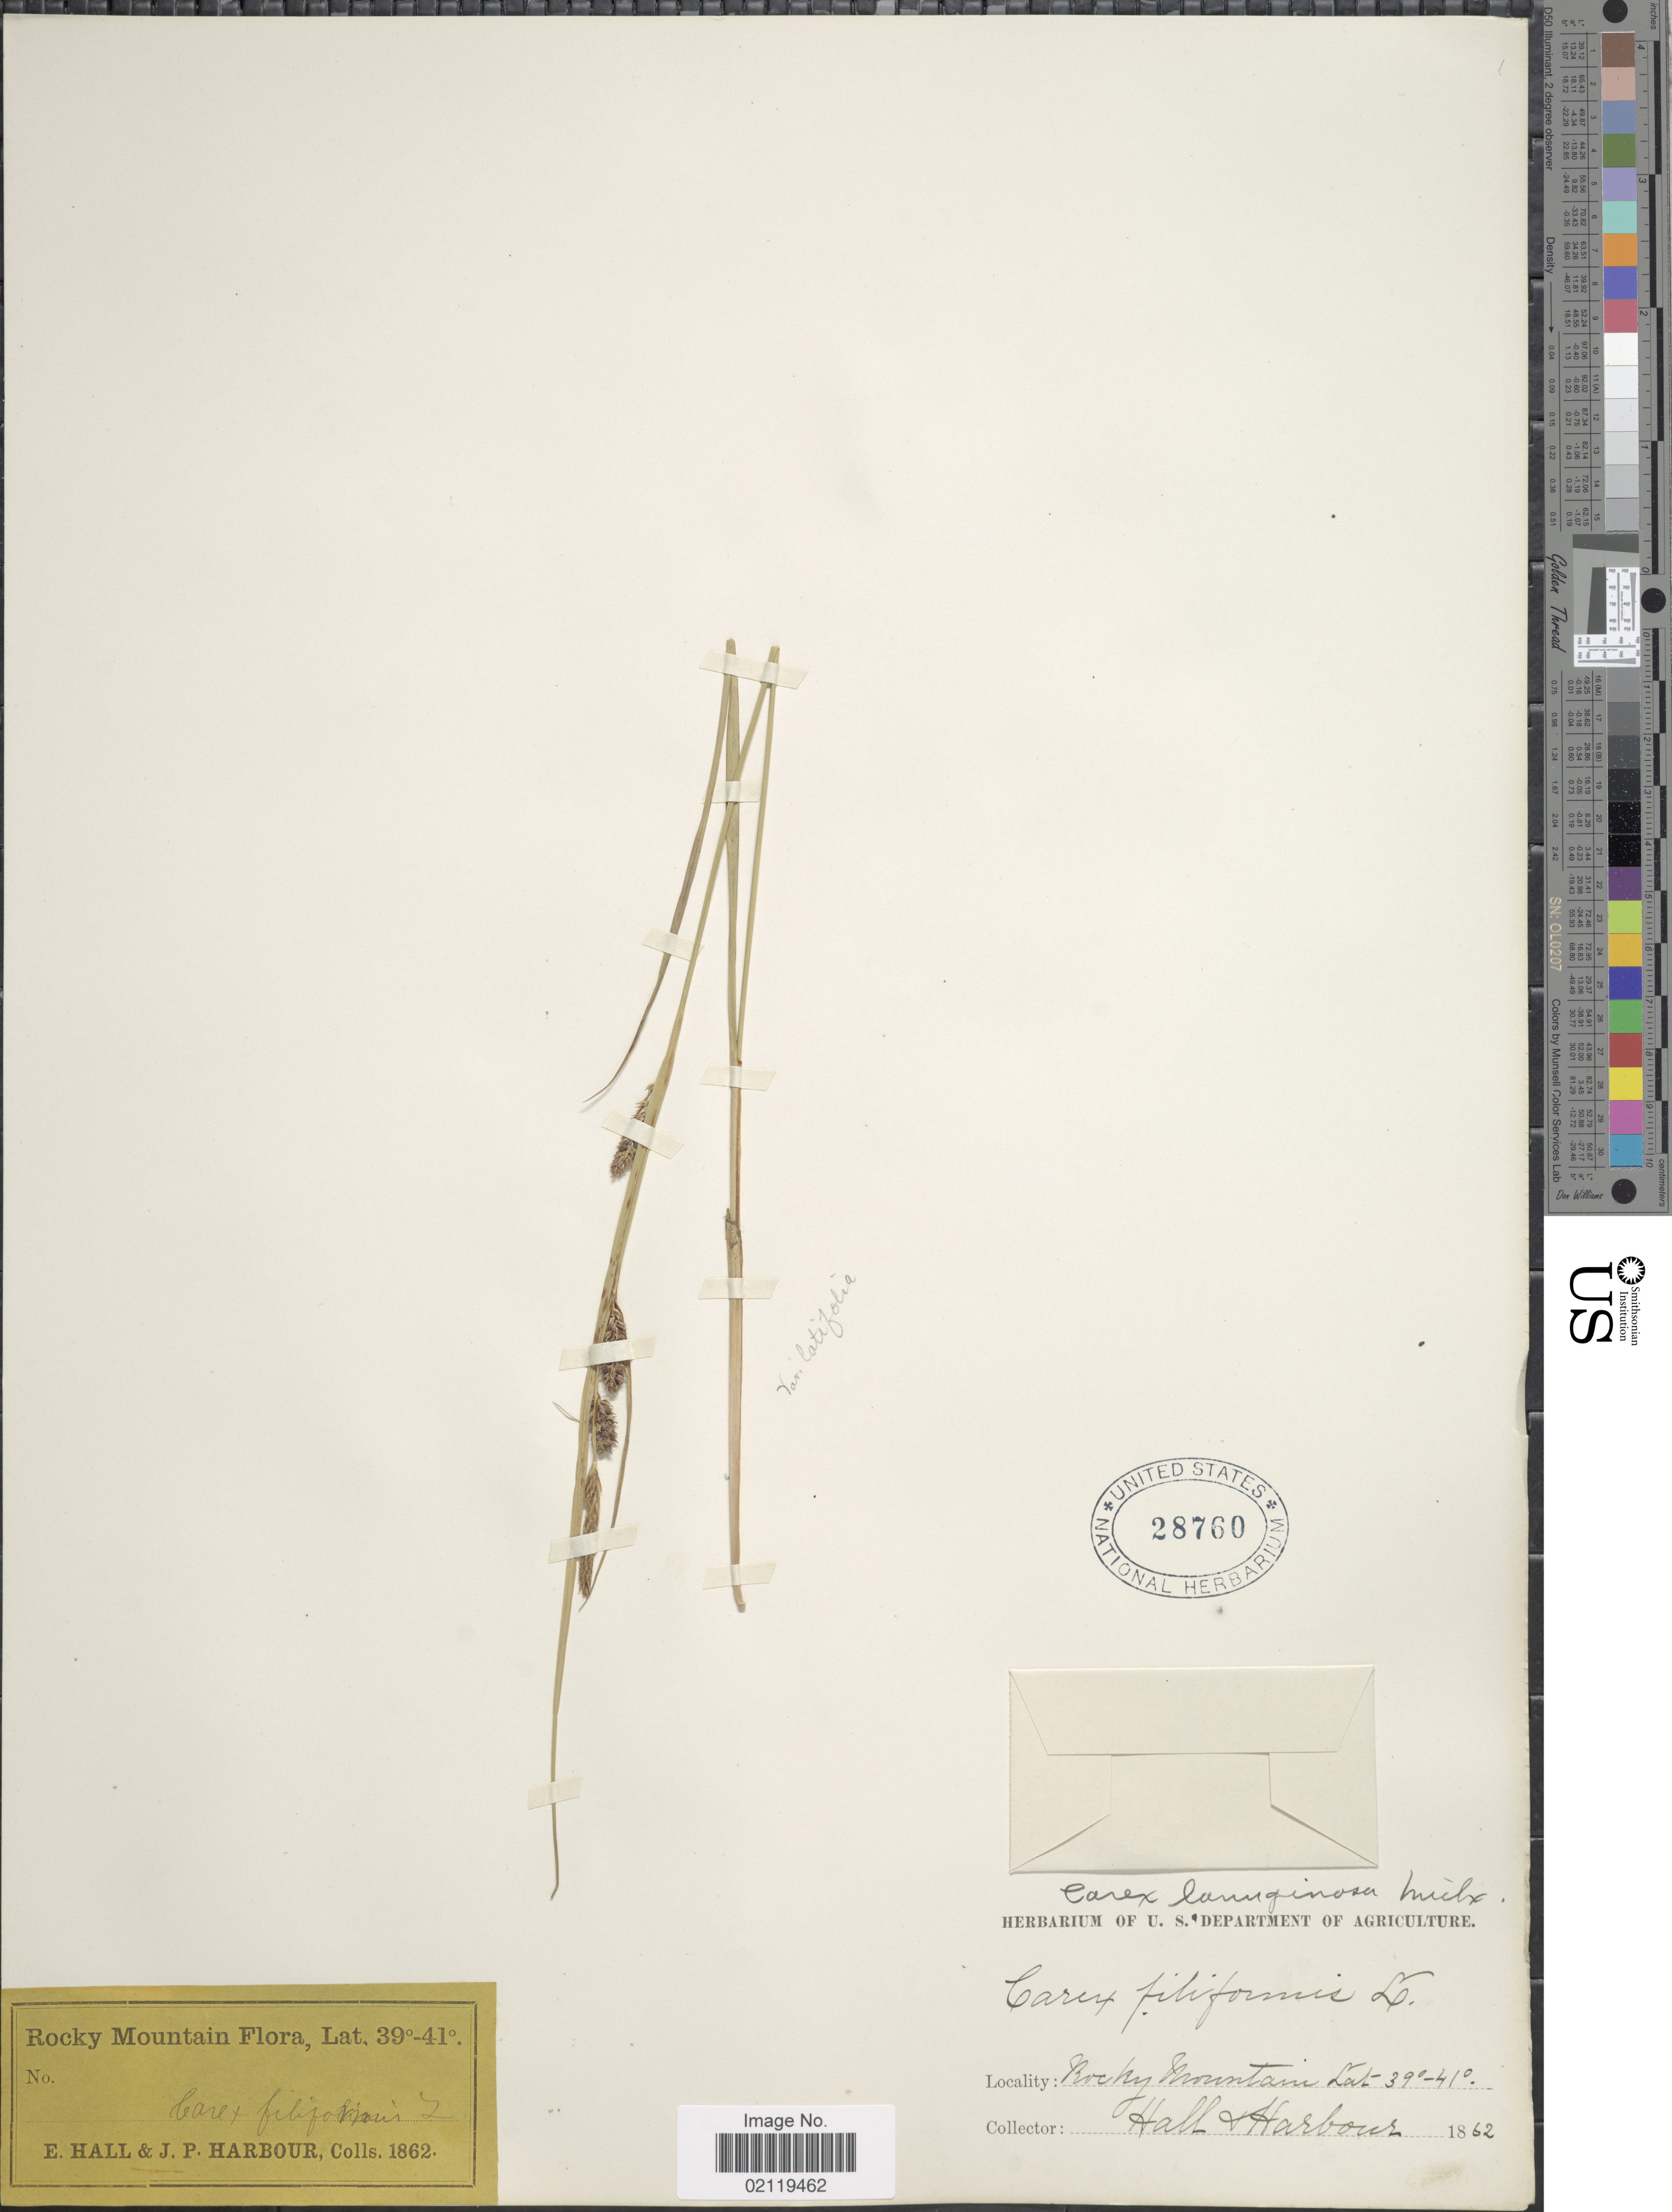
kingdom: Plantae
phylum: Tracheophyta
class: Liliopsida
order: Poales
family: Cyperaceae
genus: Carex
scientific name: Carex pellita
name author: Muhl. ex Willd.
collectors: E. Hall & J. Harbour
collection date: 1862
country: United States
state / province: Colorado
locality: Rocky Mtns.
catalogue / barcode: US 28760